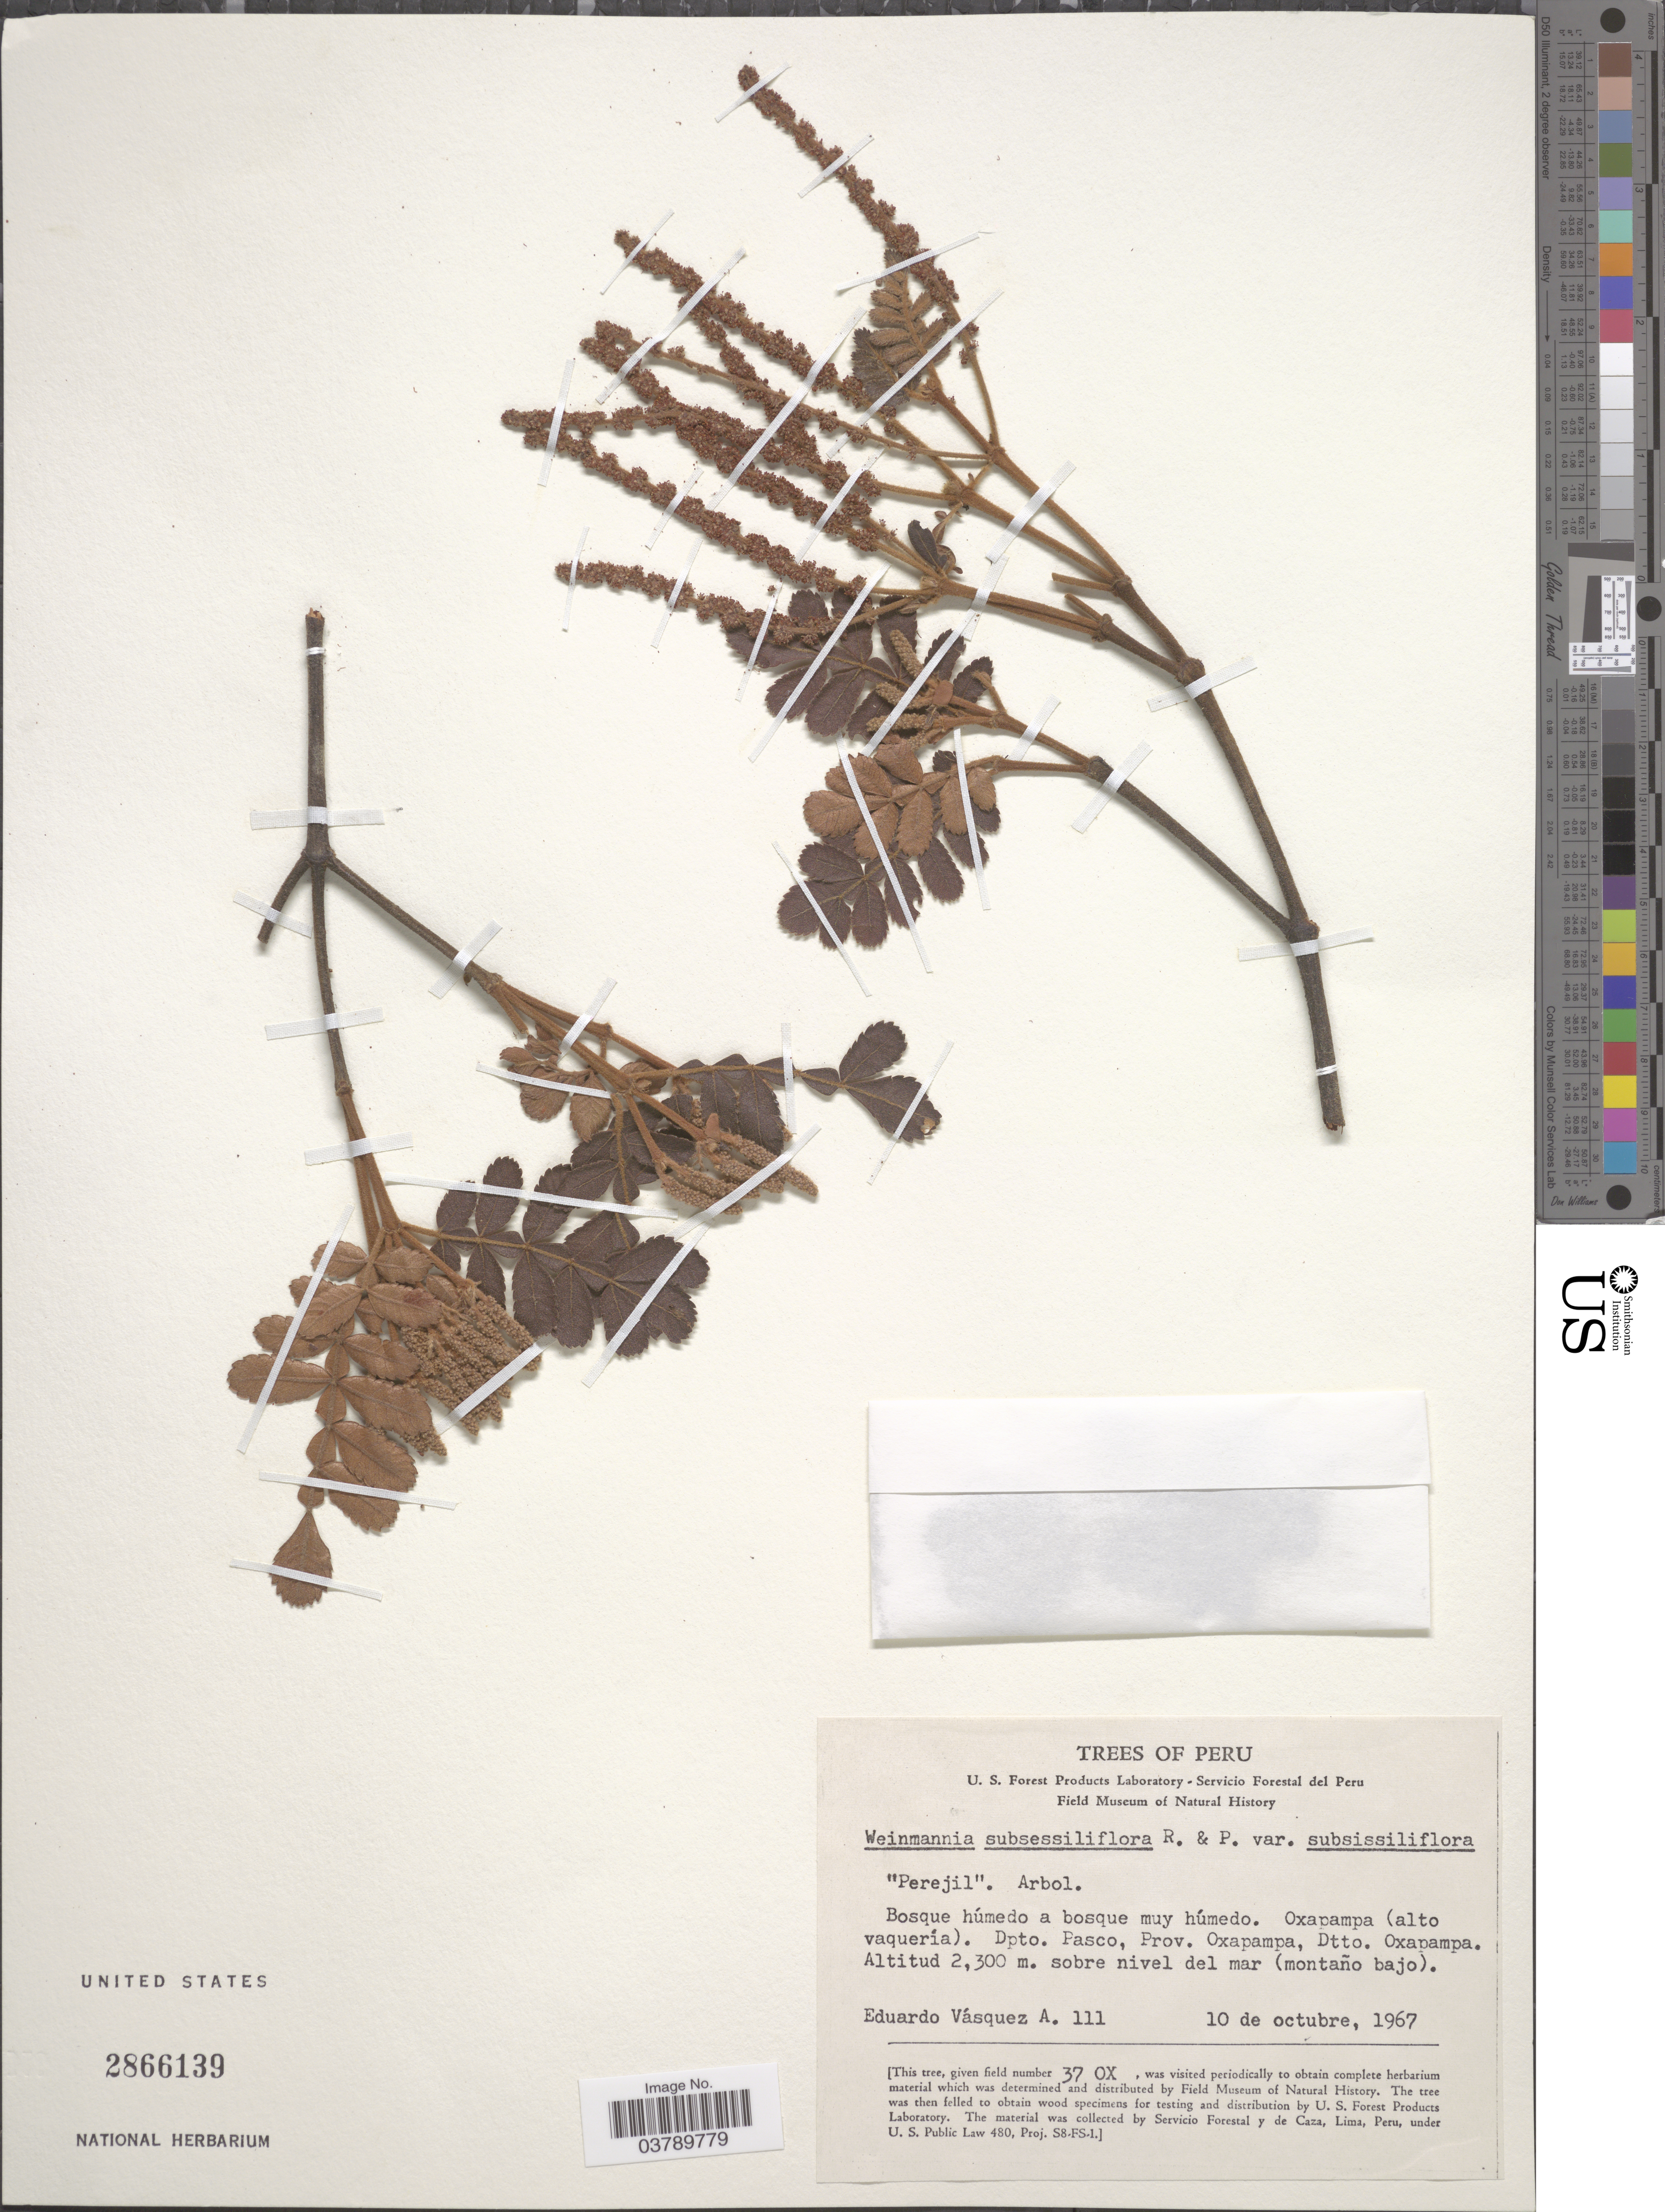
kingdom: Plantae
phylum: Tracheophyta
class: Magnoliopsida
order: Oxalidales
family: Cunoniaceae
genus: Weinmannia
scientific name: Weinmannia subsessiliflora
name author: Ruiz & Pav.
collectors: E. Vasquez A.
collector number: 111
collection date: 1967-10-10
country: Peru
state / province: Pasco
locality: Oxapampa (alto vaquería). Dpto. Pasco, Prov. Oxapampa, Dtto. Oxapampa.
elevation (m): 2300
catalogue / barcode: US 2866139